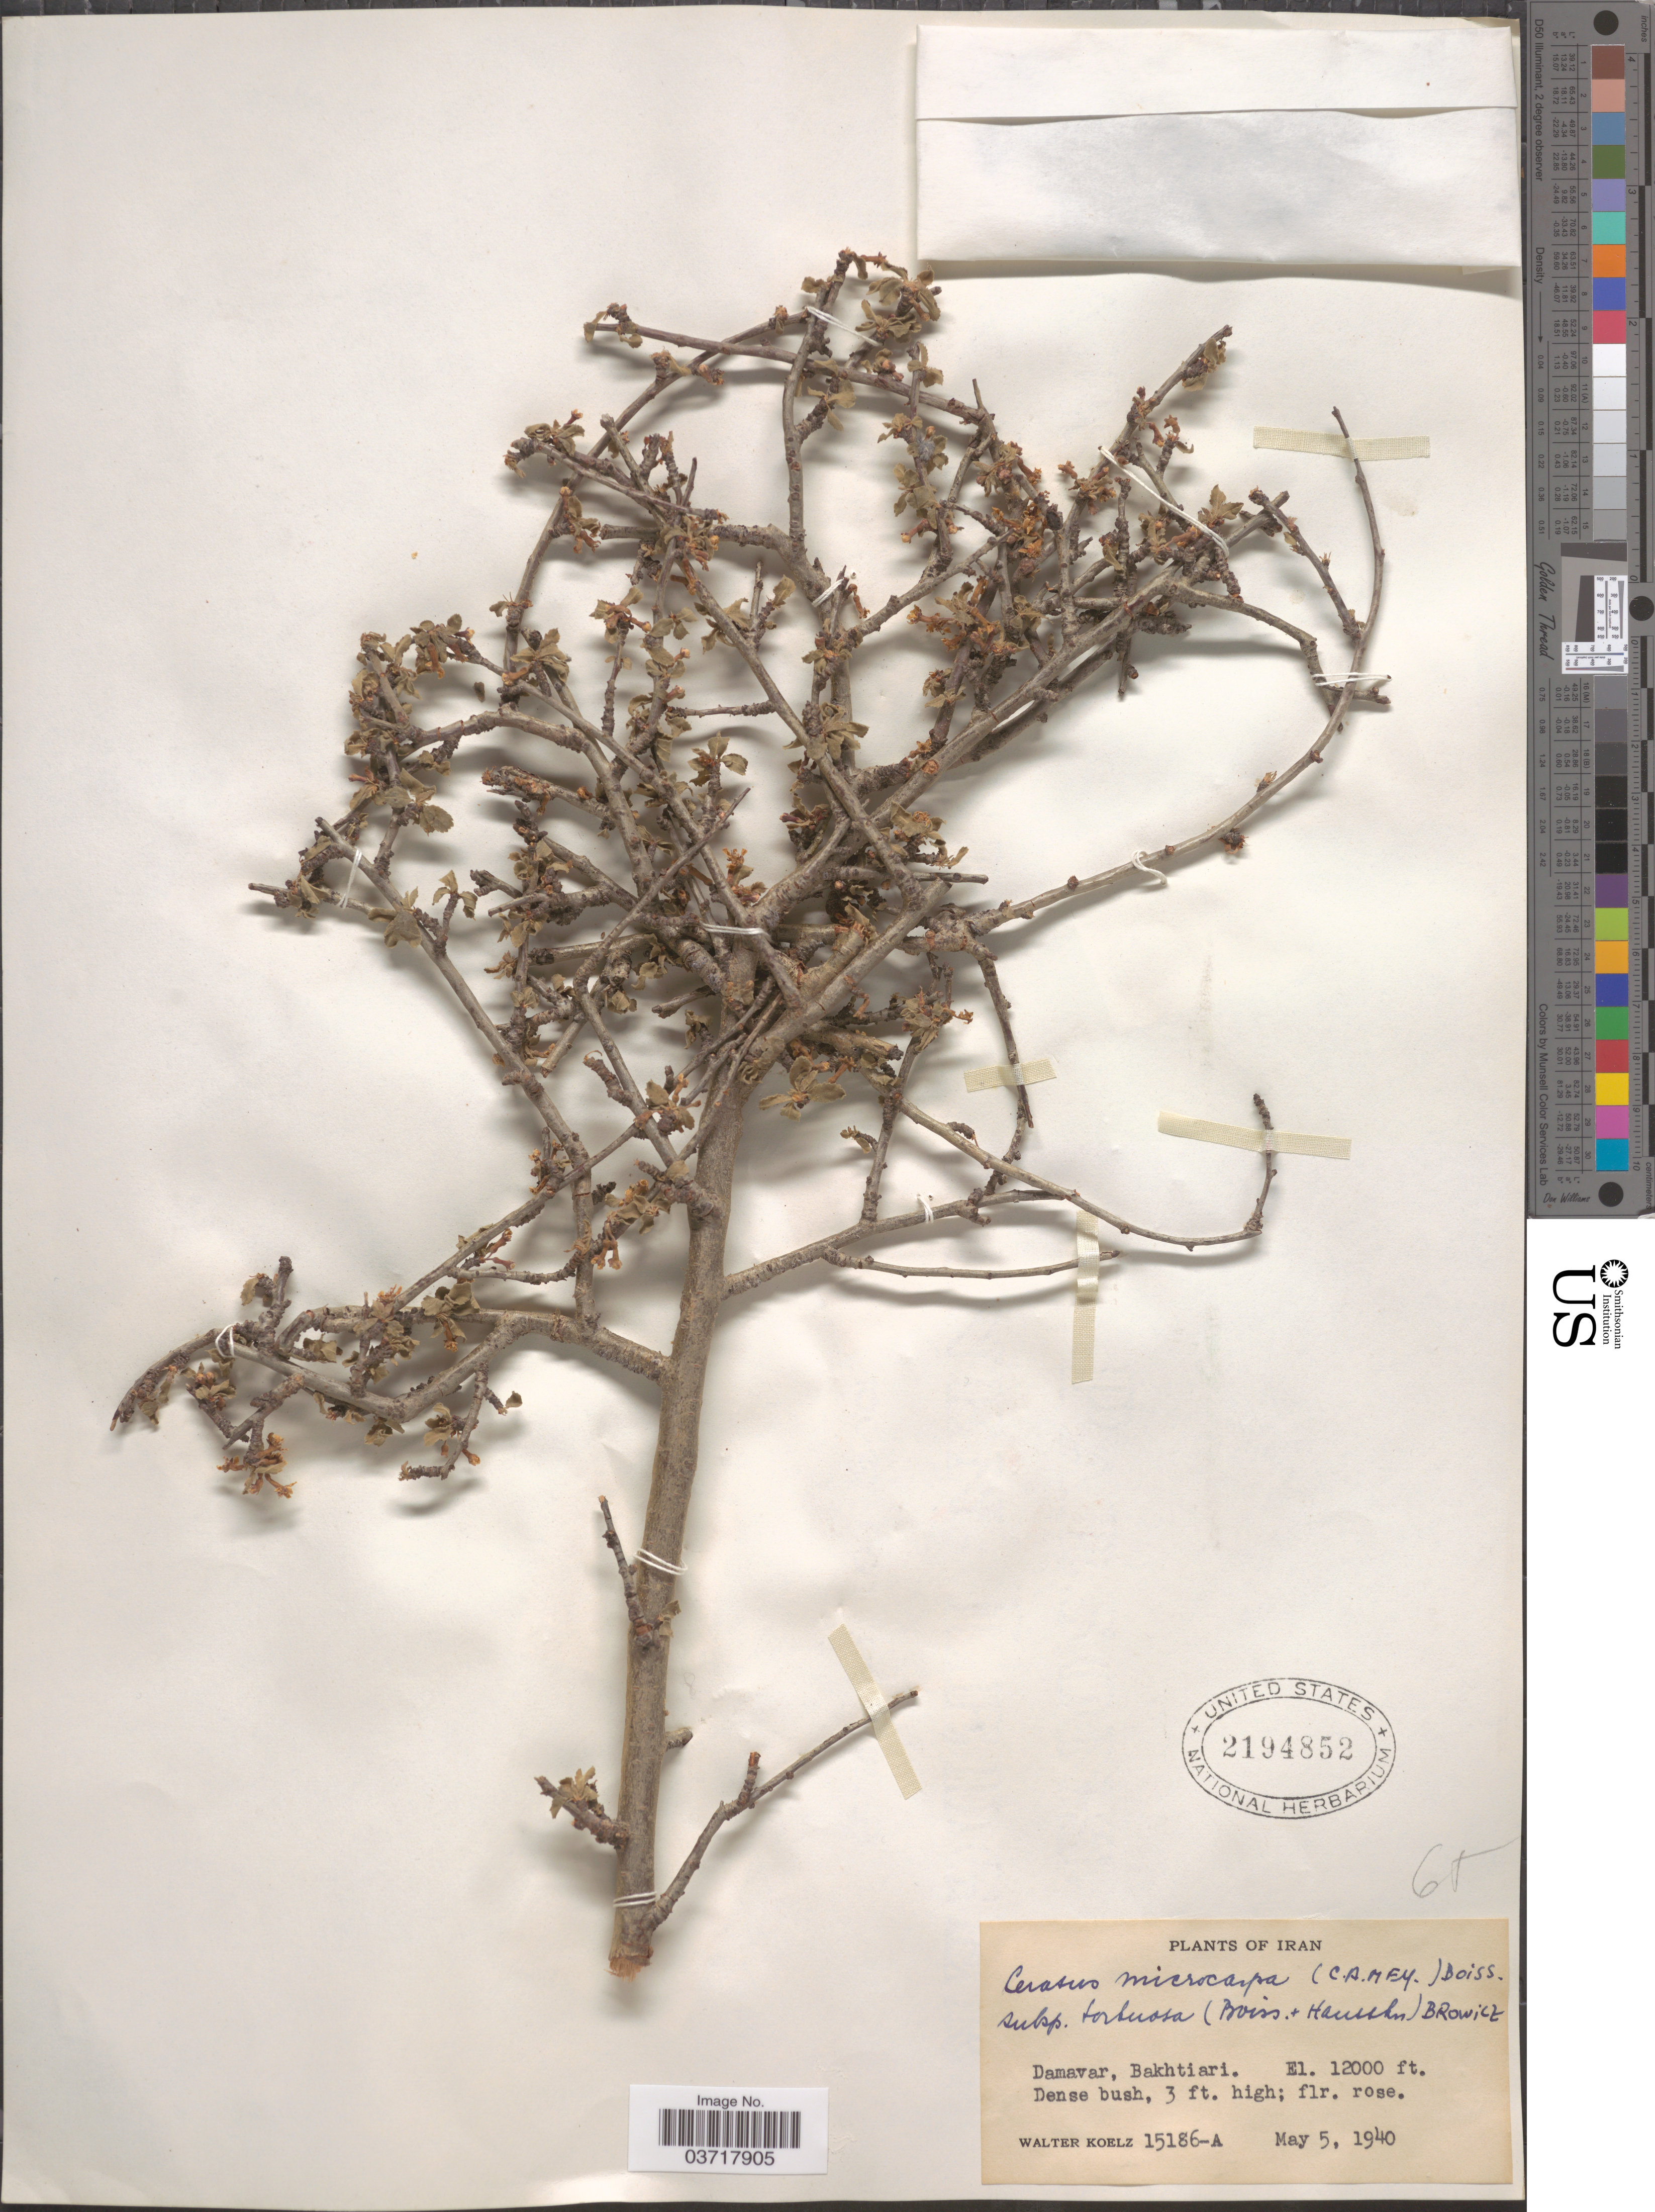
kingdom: Plantae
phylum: Tracheophyta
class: Magnoliopsida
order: Rosales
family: Rosaceae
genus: Prunus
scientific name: Prunus microcarpa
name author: C.A. Mey.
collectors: W. N. Koelz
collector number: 15186-A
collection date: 1940-05-05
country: Iran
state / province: Chahar Mahaal and Bakhtiari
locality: Damavar, Bakhtiari.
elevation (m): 3658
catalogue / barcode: US 2194852